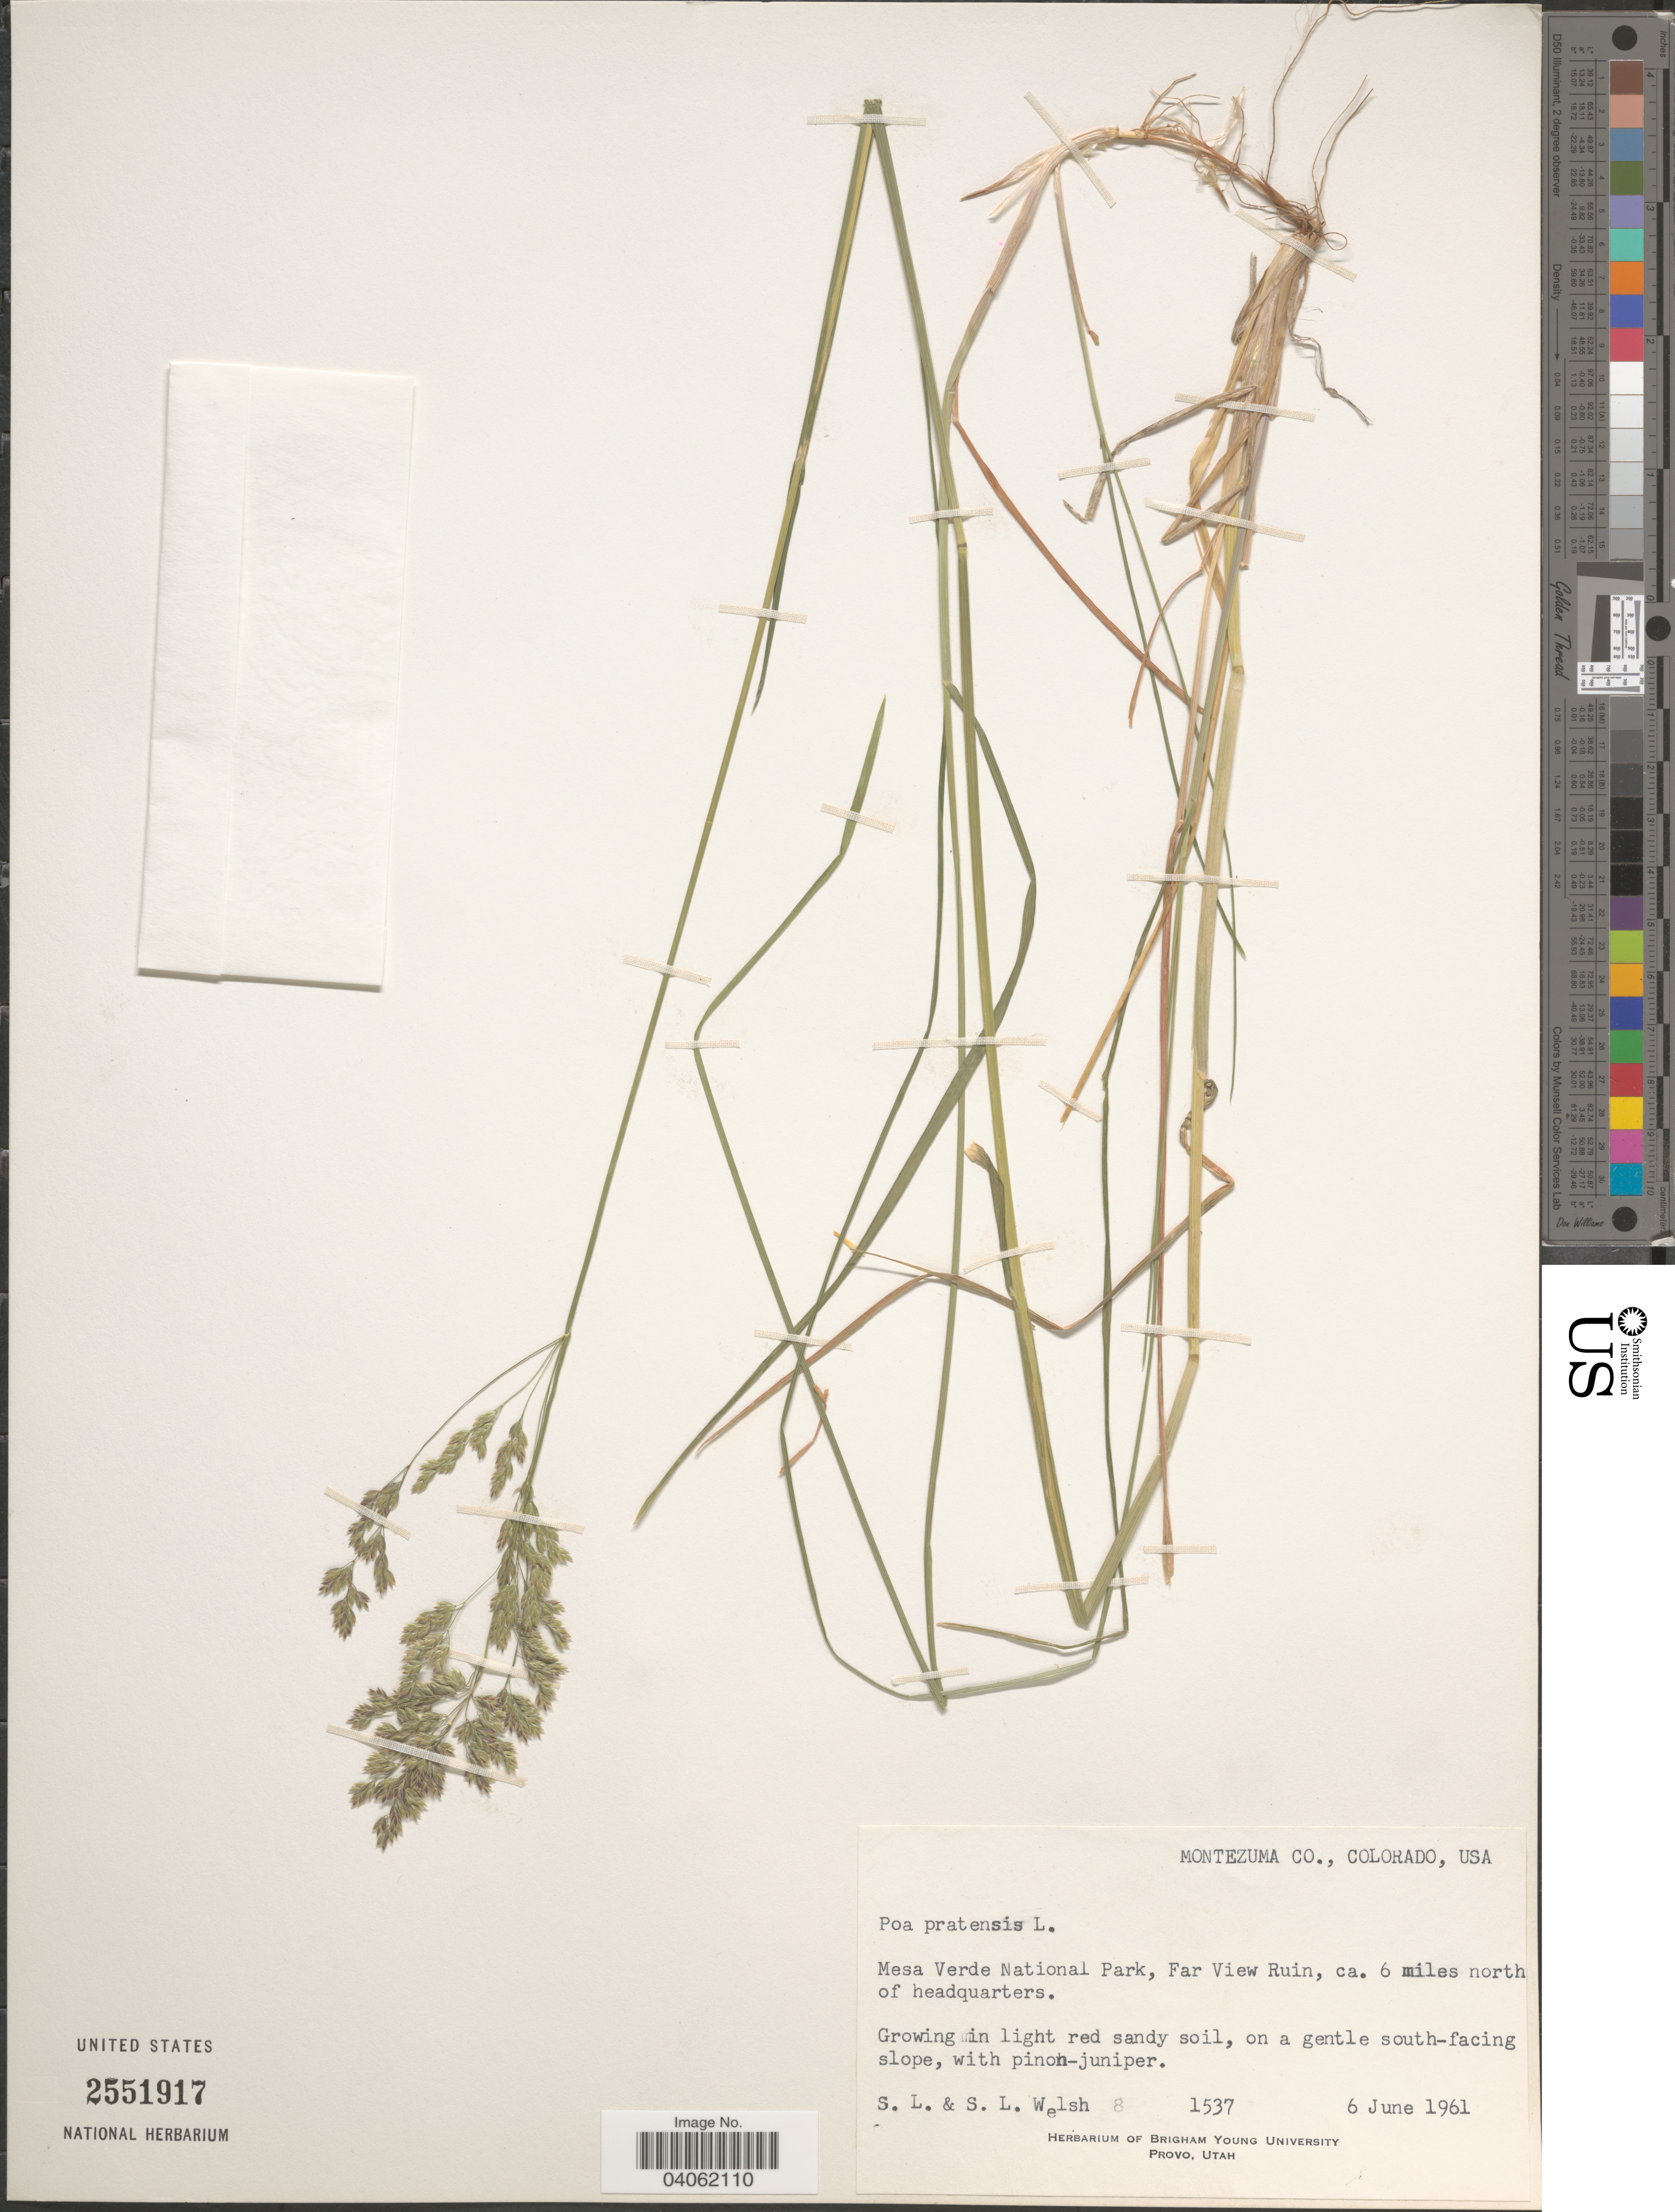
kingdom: Plantae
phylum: Tracheophyta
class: Liliopsida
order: Poales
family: Poaceae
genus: Poa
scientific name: Poa pratensis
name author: L.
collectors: S. Welsh & S. Welsh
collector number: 8*/1537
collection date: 1961-06-06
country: United States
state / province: Colorado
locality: Montezuma Co. Mesa Verde National Park, Far View Ruin, ca. 6 miles north of headquarters. South-facing slope.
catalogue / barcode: US 2551917